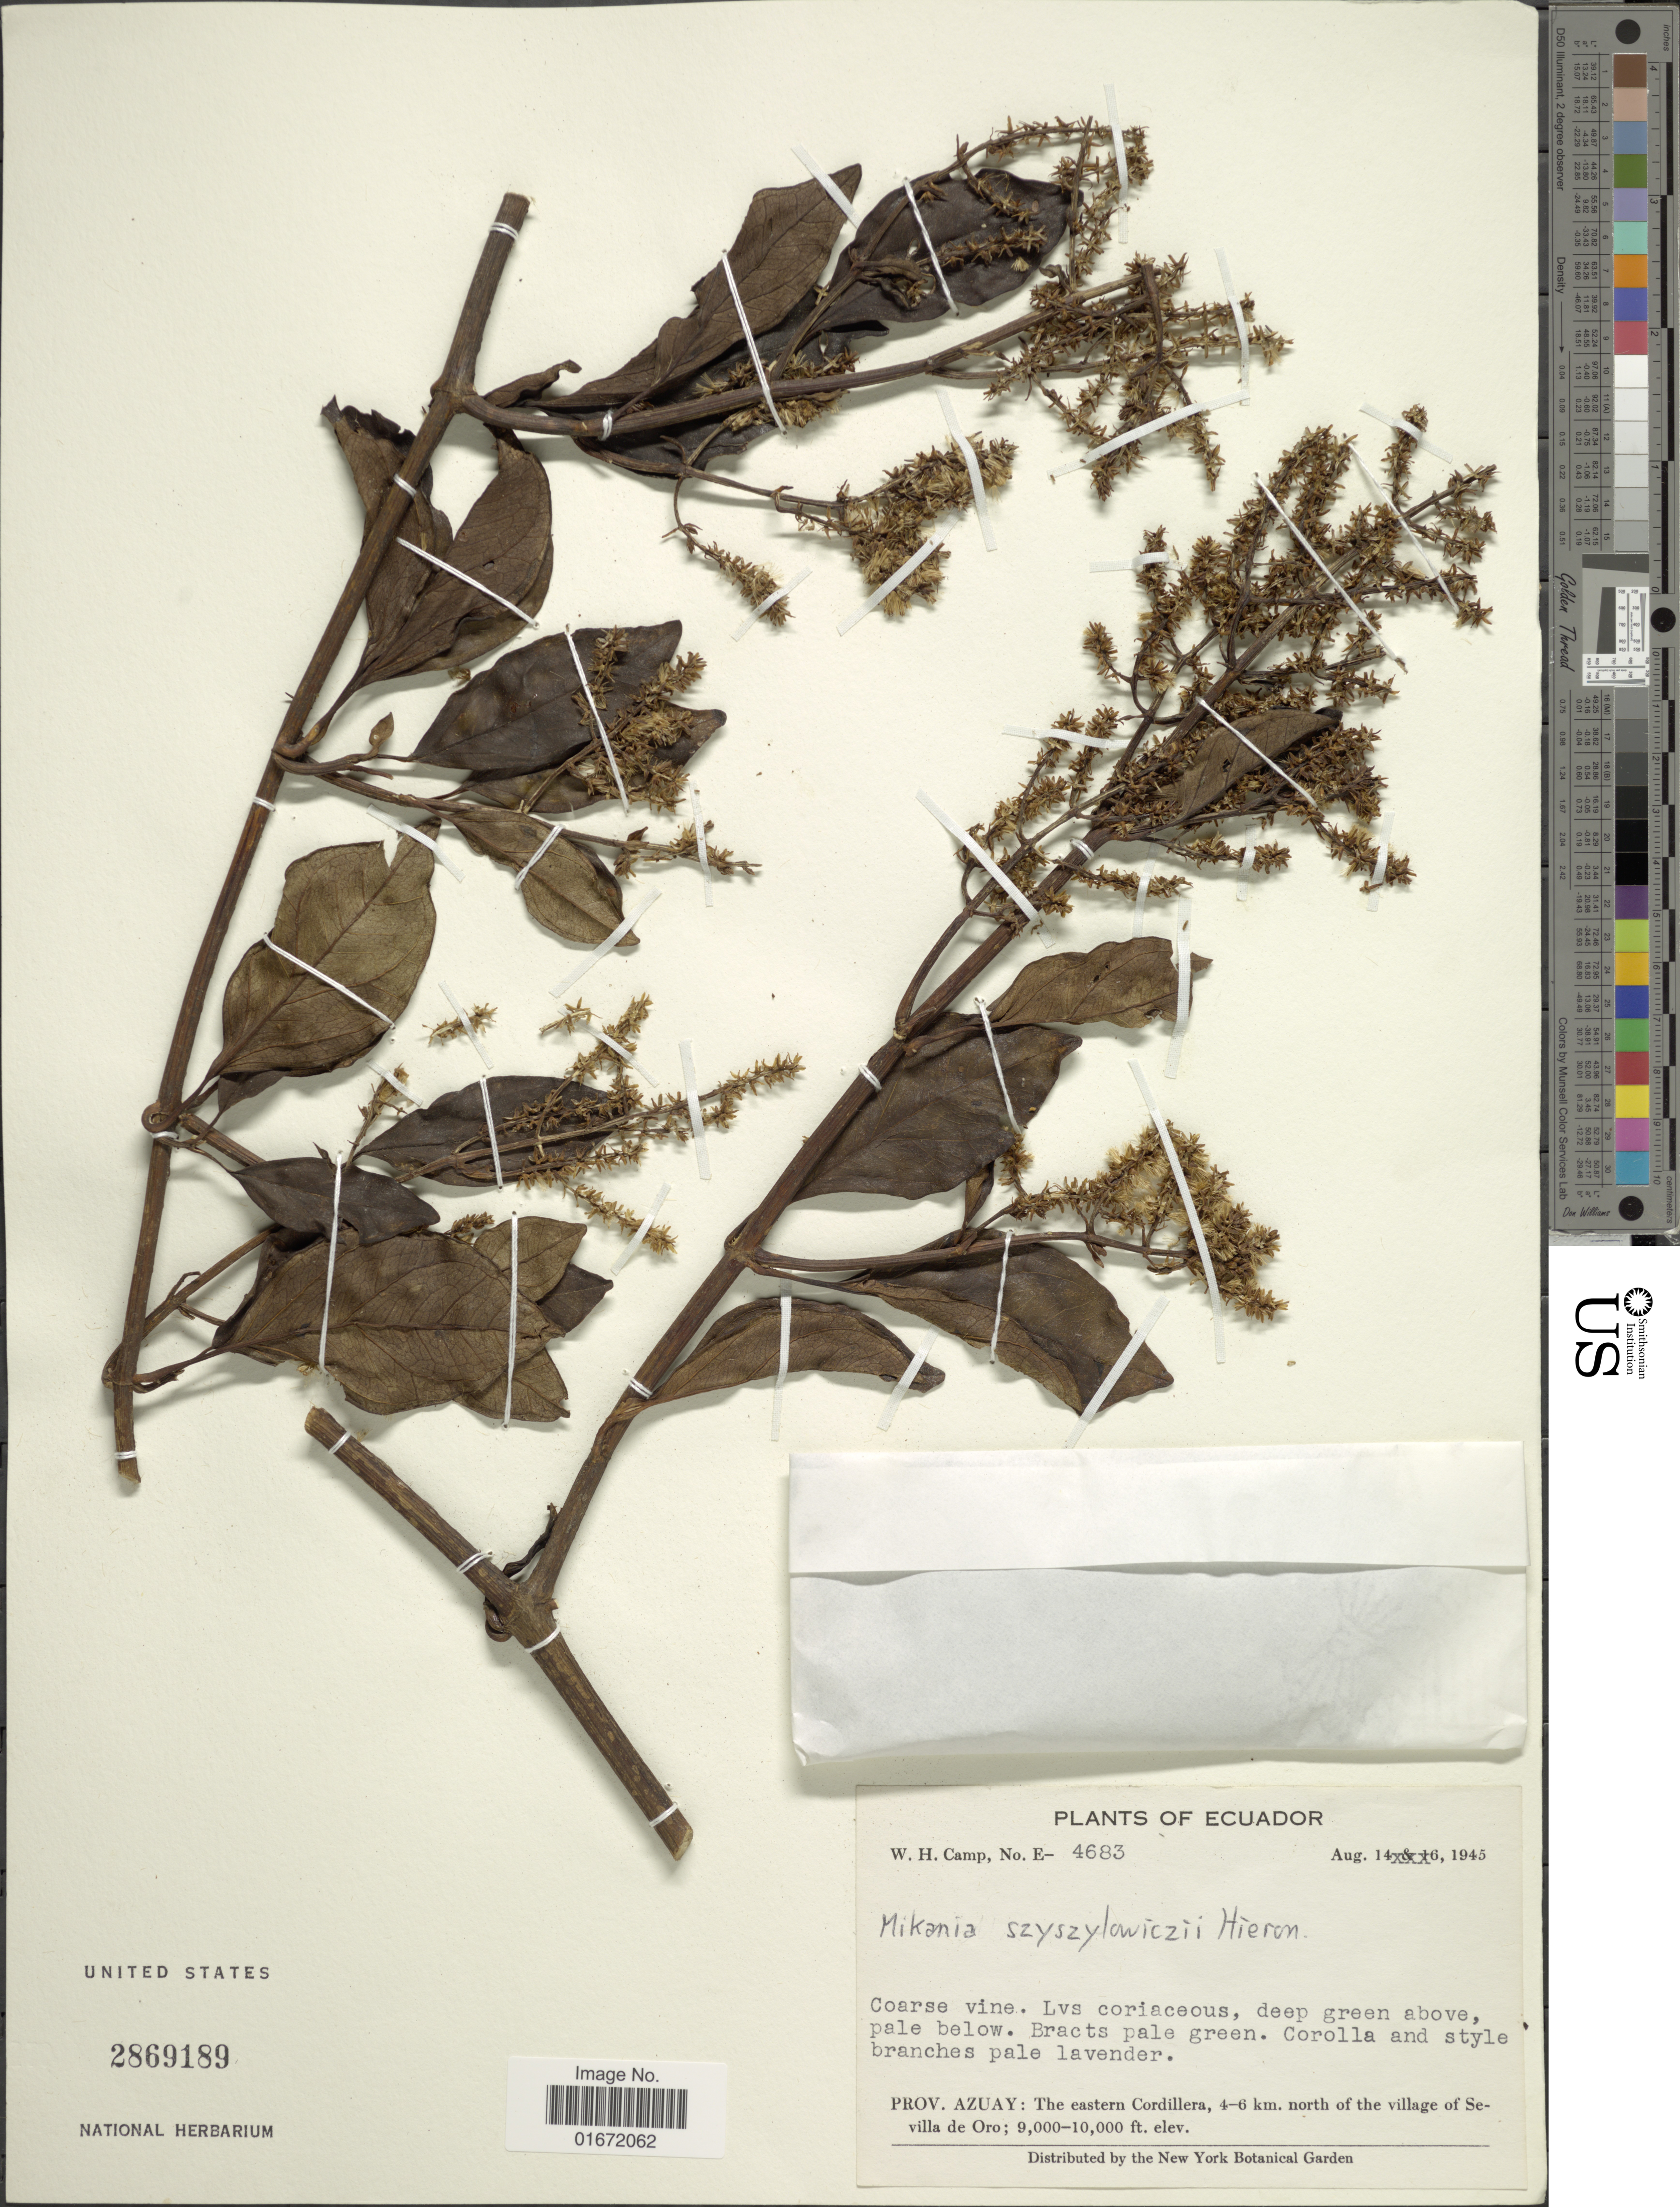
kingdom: Plantae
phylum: Tracheophyta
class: Magnoliopsida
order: Asterales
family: Asteraceae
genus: Mikania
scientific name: Mikania szyszylowiczii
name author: Hieron.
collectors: W. H. Camp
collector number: E-4683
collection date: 1945-08-14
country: Ecuador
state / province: Azuay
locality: Prov. Azuay: The eastern Cordillera, 4-6 km. north of the village of Sevilla de Oro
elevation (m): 2743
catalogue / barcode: US 2869189